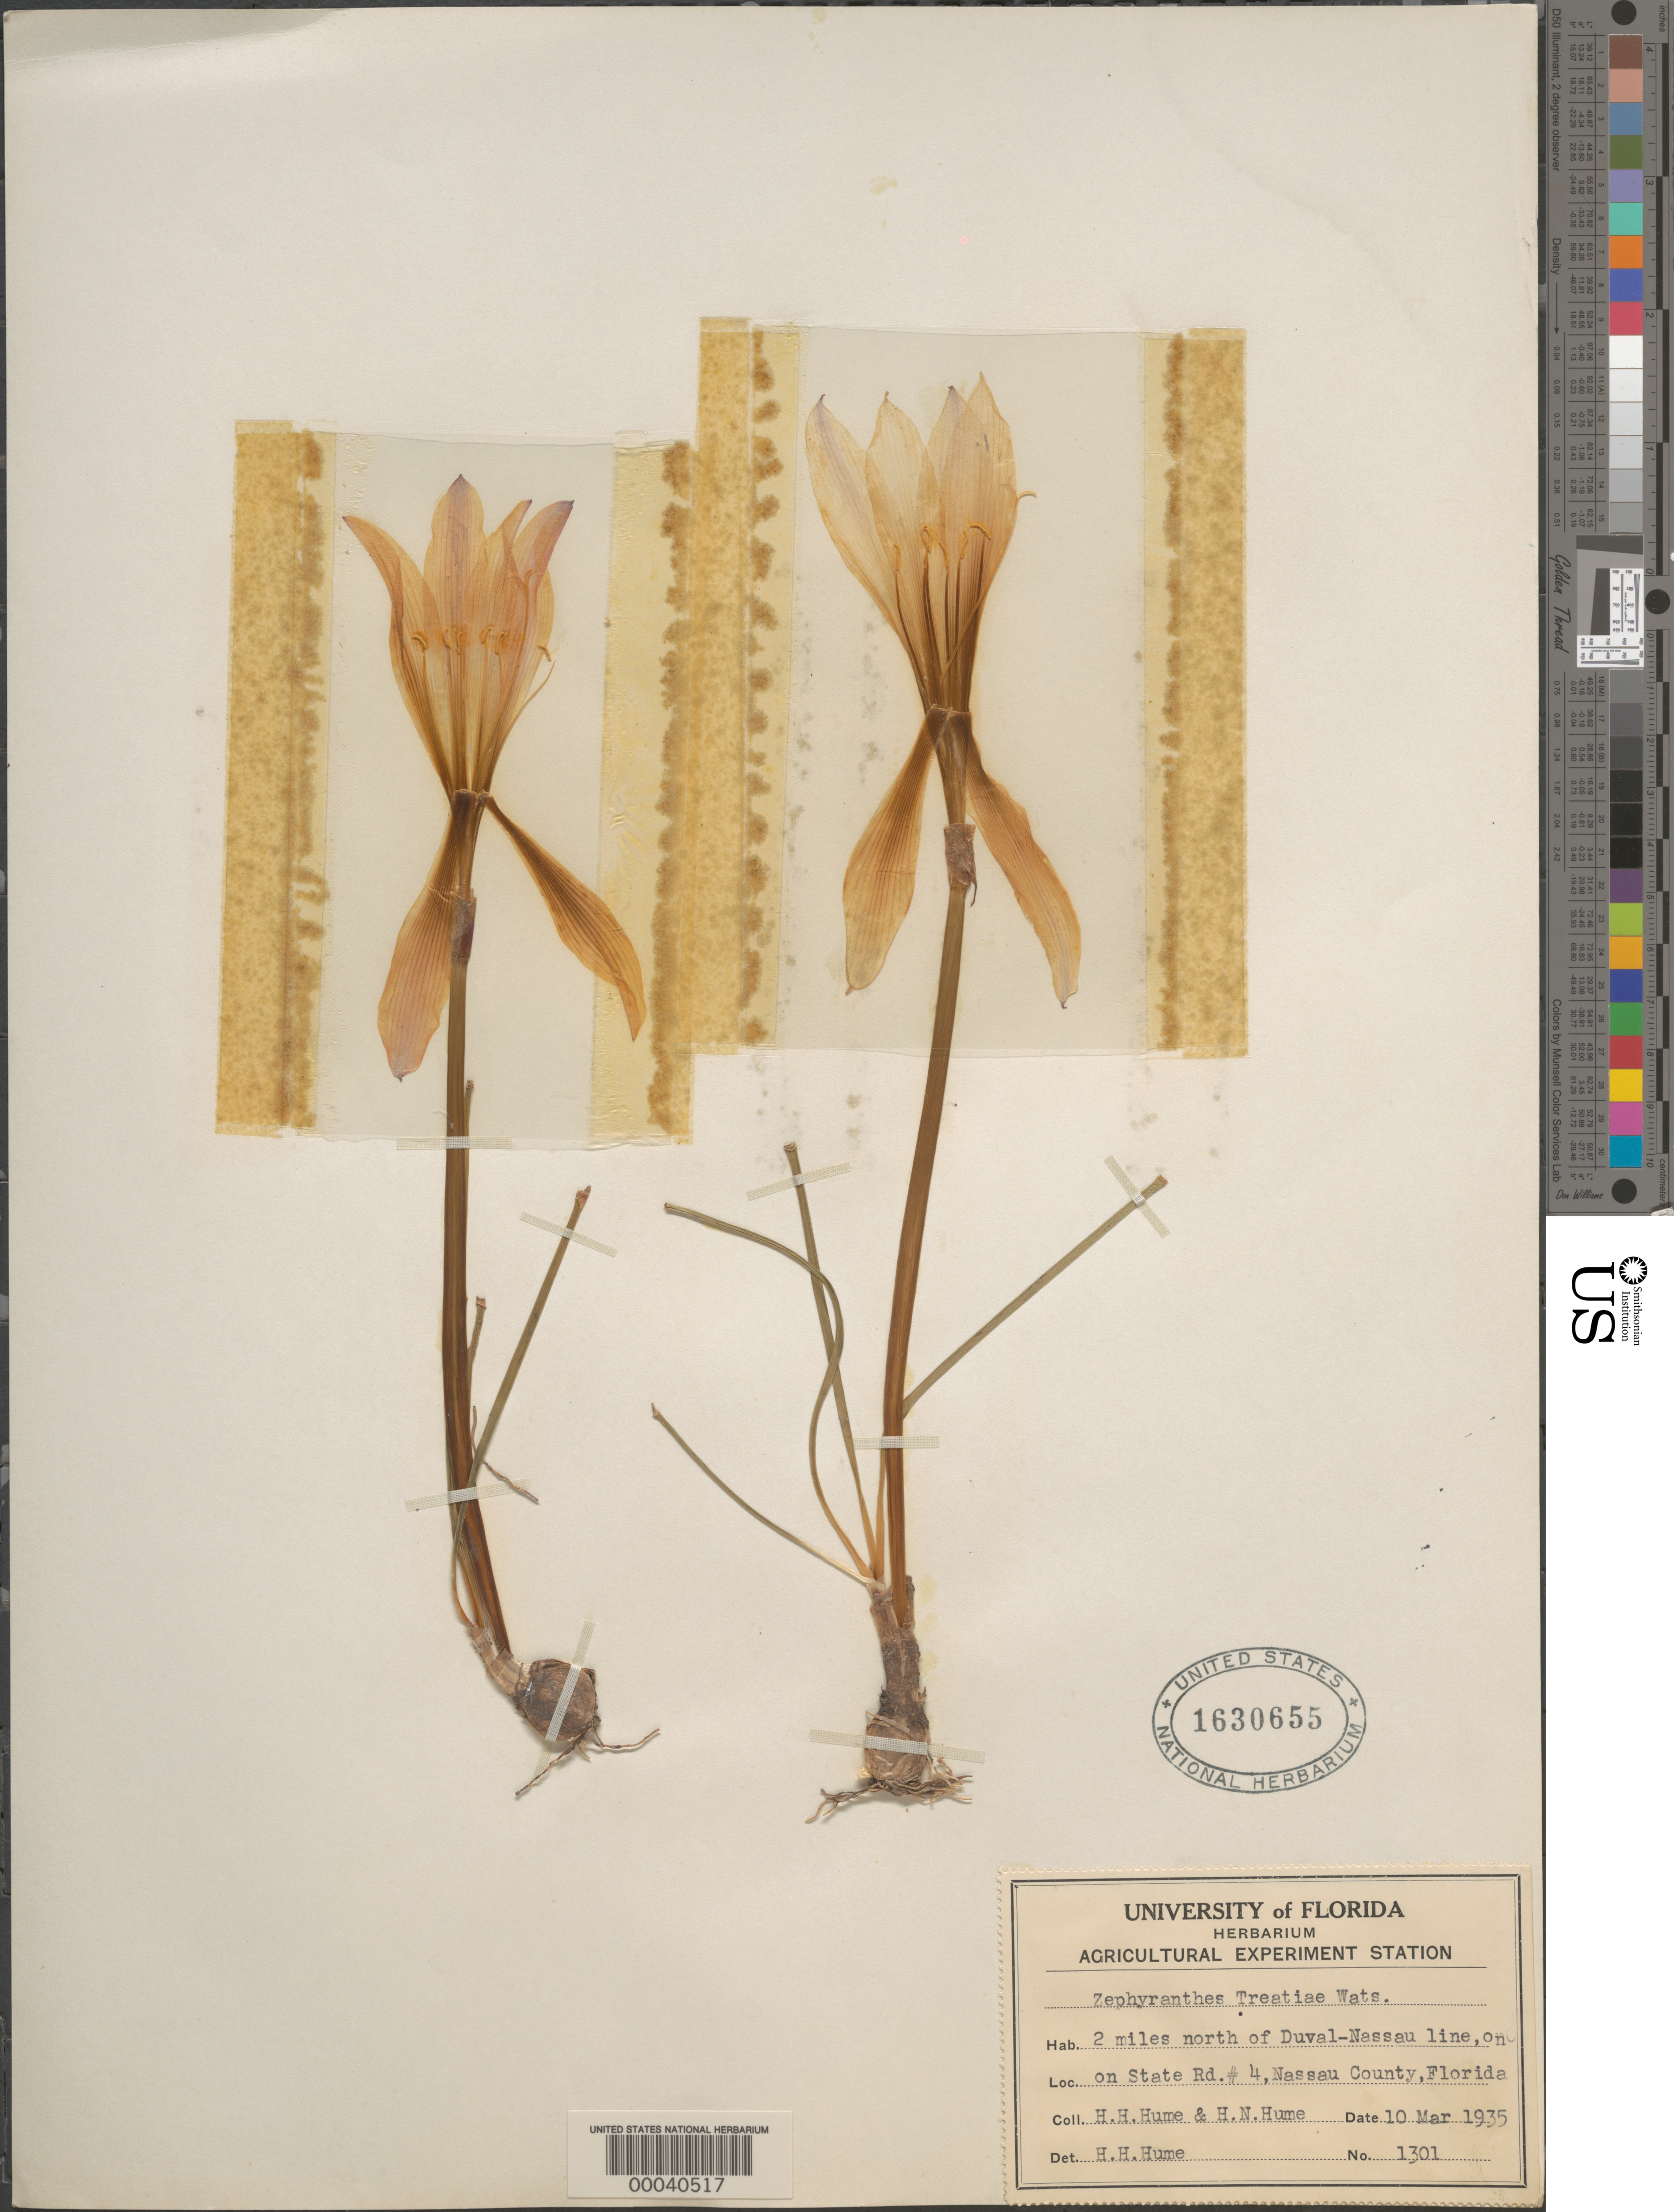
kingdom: Plantae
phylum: Tracheophyta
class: Liliopsida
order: Asparagales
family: Amaryllidaceae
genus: Zephyranthes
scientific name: Zephyranthes treatiae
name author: S. Watson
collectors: H. Hume & H. Hume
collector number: Univ Of Fl Herb 1301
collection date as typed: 10 Mar 1935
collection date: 1935-03-10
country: United States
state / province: Florida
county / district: Nassau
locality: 2 mi. n of county line on state rd. 4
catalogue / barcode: US 1630655